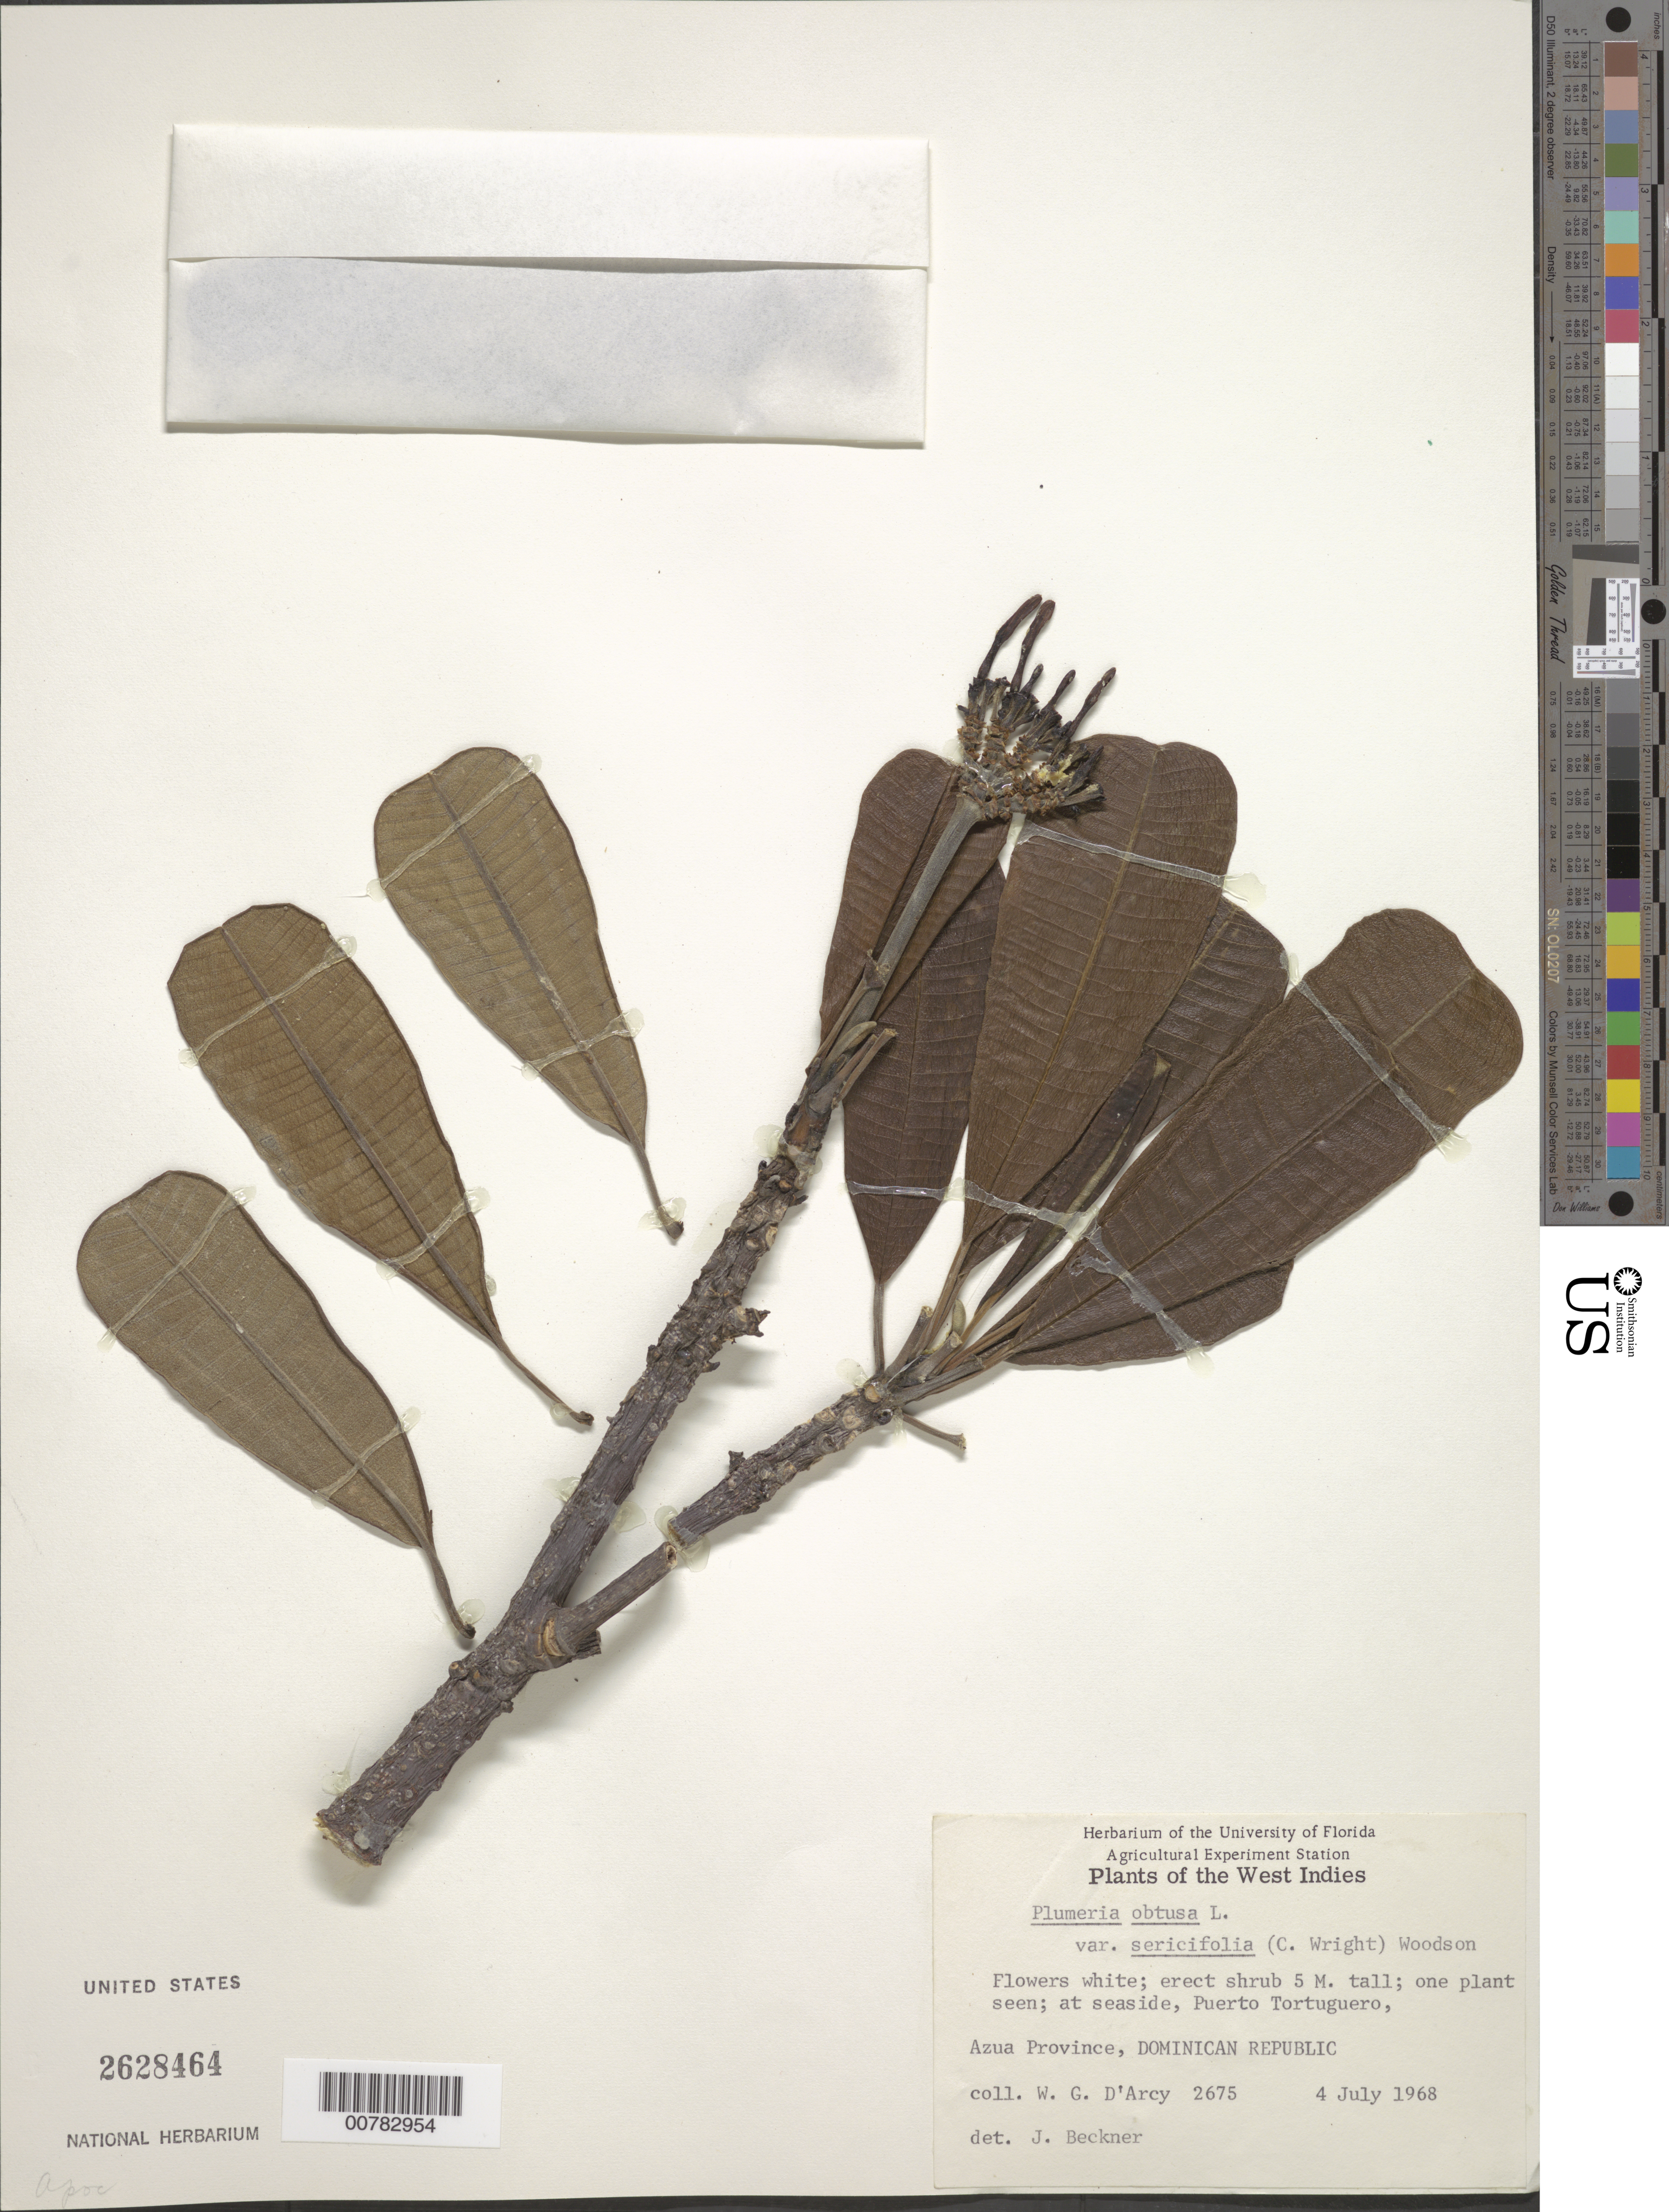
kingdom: Plantae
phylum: Tracheophyta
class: Magnoliopsida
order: Gentianales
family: Apocynaceae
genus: Plumeria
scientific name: Plumeria obtusa var. sericifolia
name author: (C. Wright ex Griseb.) Woodson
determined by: Beckner, J.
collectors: W. G. D'Arcy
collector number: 2675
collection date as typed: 04 Jul 1968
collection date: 1968-07-04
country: Dominican Republic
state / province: Azua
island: Hispaniola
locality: Puerto Tortuguero.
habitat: At seaside.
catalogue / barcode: US 2628464